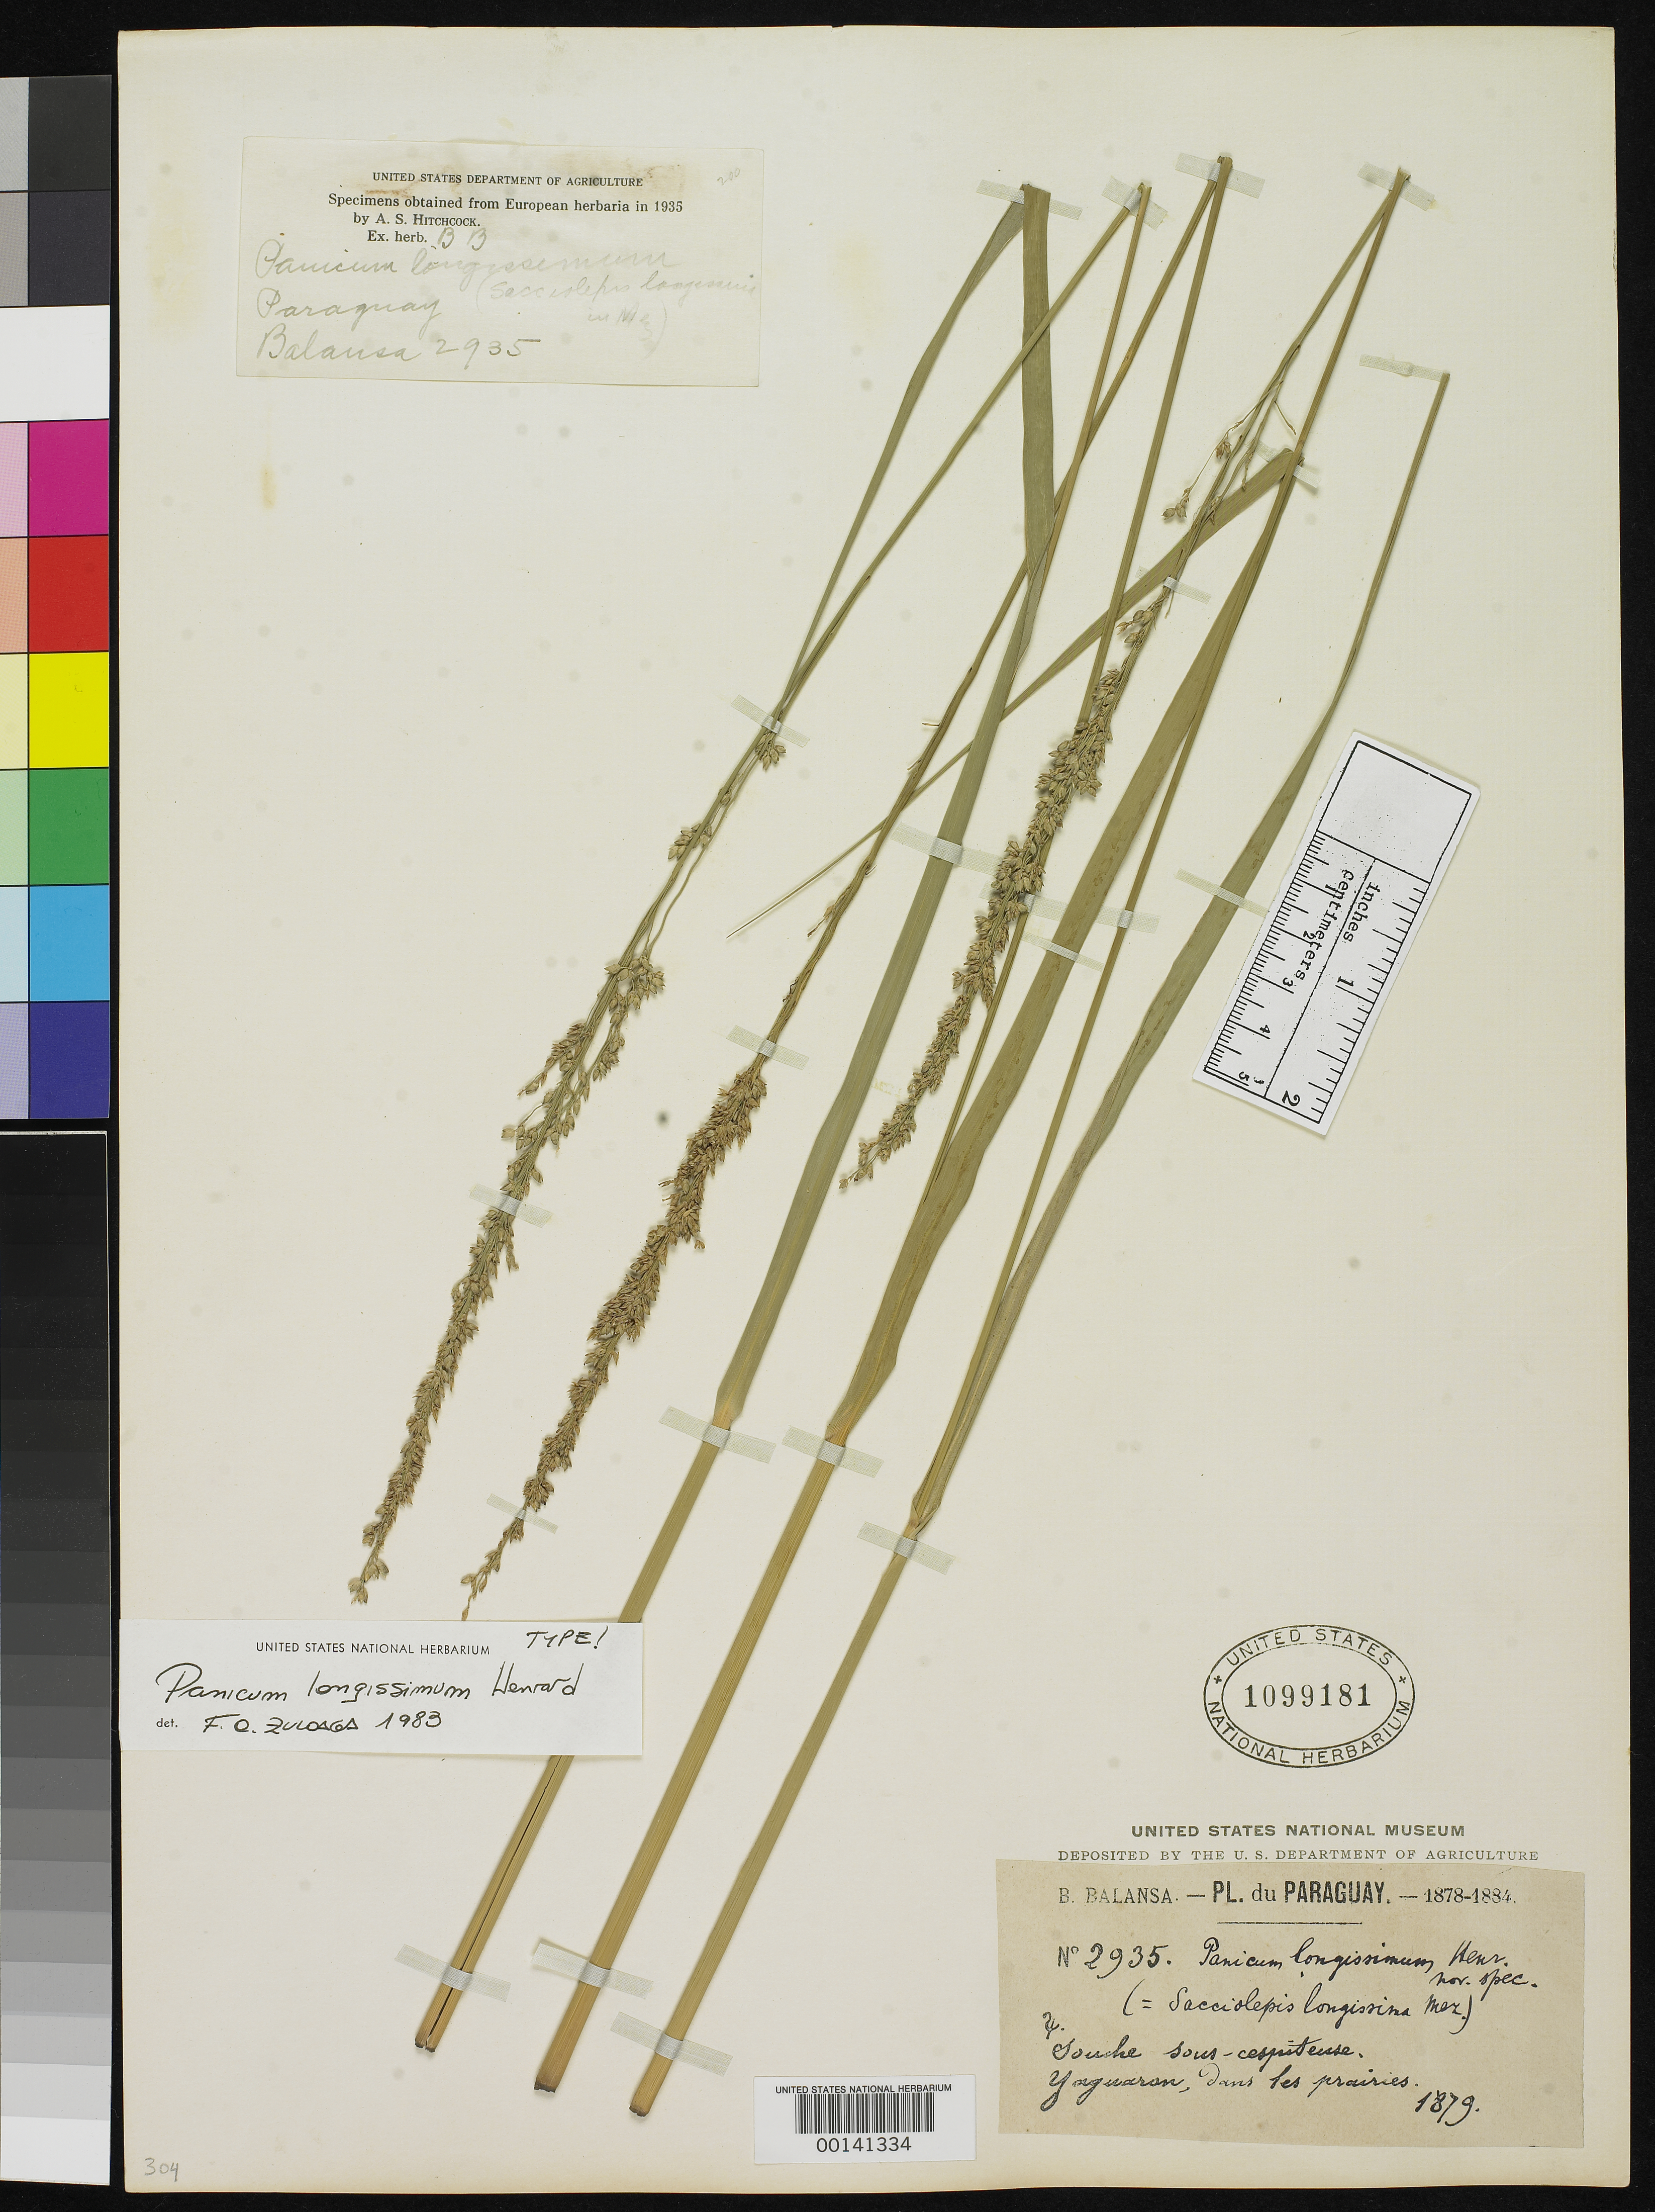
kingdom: Plantae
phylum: Tracheophyta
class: Liliopsida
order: Poales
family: Poaceae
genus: Sacciolepis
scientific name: Sacciolepis longissima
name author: Mez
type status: Isotype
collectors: B. Balansa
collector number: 2935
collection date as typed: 1879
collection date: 1879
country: Paraguay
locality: Yaguaron.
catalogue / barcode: US 1099181